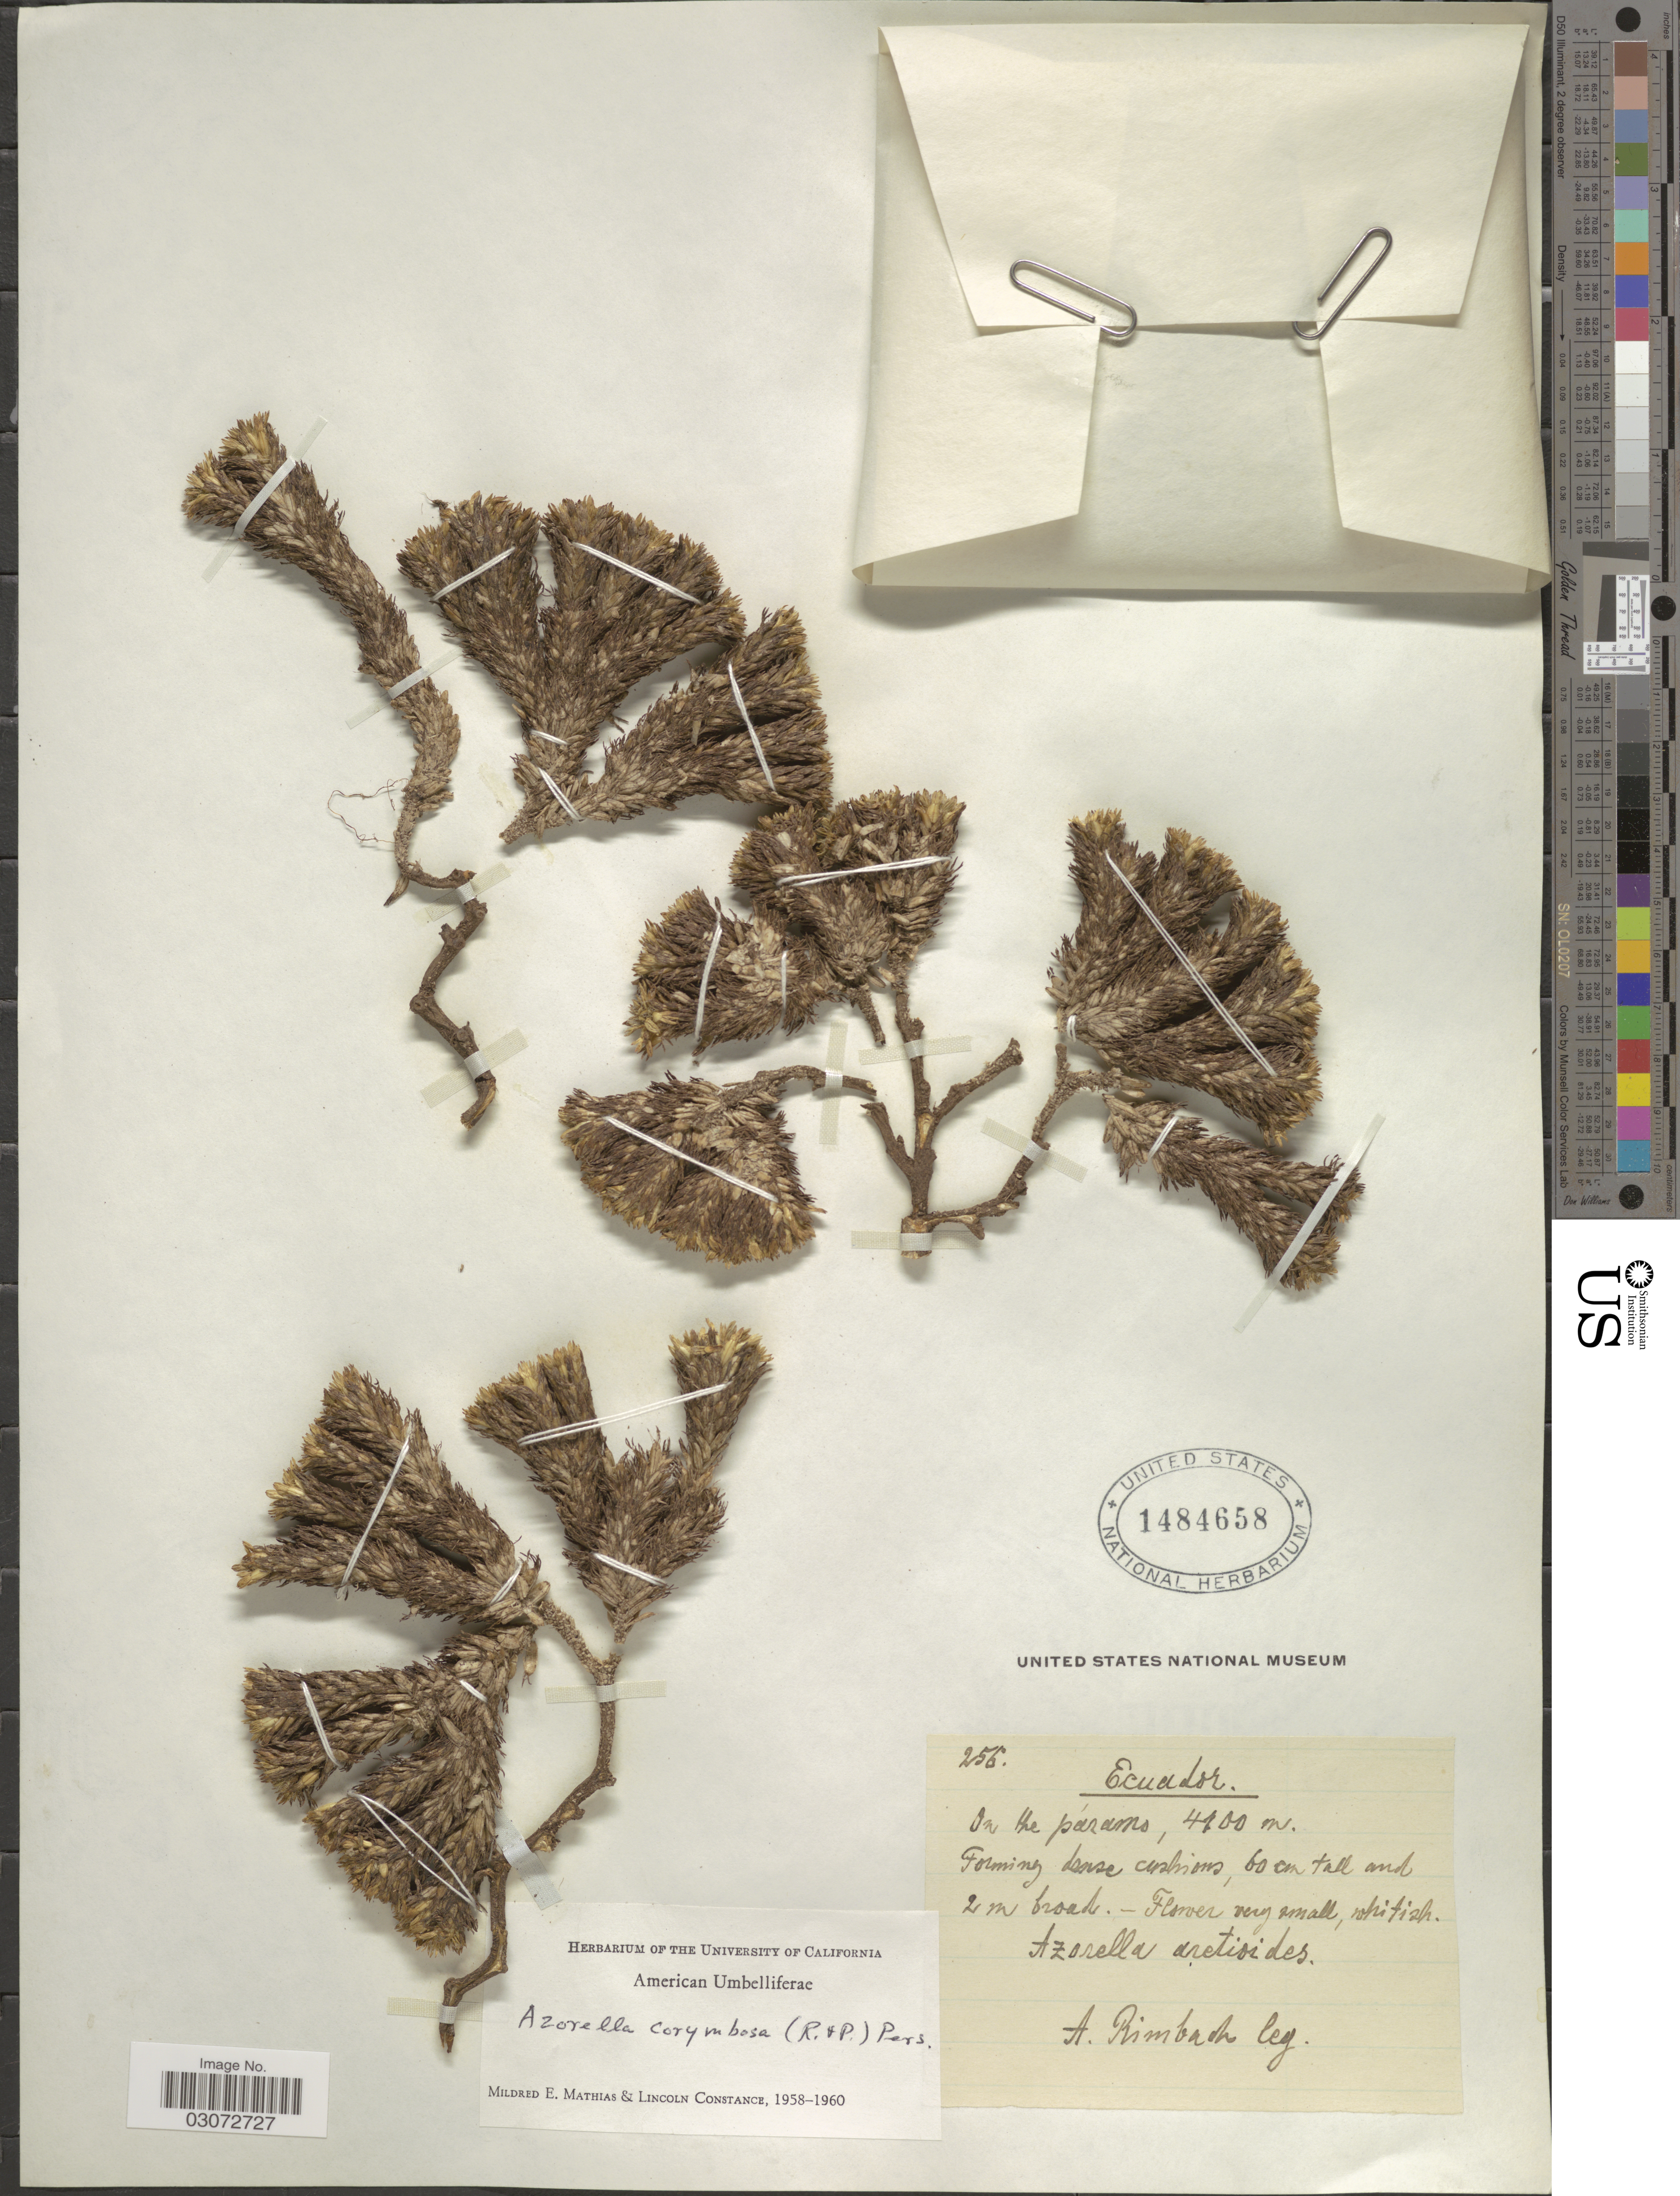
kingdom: Plantae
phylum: Tracheophyta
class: Magnoliopsida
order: Apiales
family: Apiaceae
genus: Azorella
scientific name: Azorella corymbosa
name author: (Ruiz & Pav.) Pers.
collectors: A. Rimbach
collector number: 256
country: Ecuador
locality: On the páramo.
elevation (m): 4100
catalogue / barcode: US 1484658